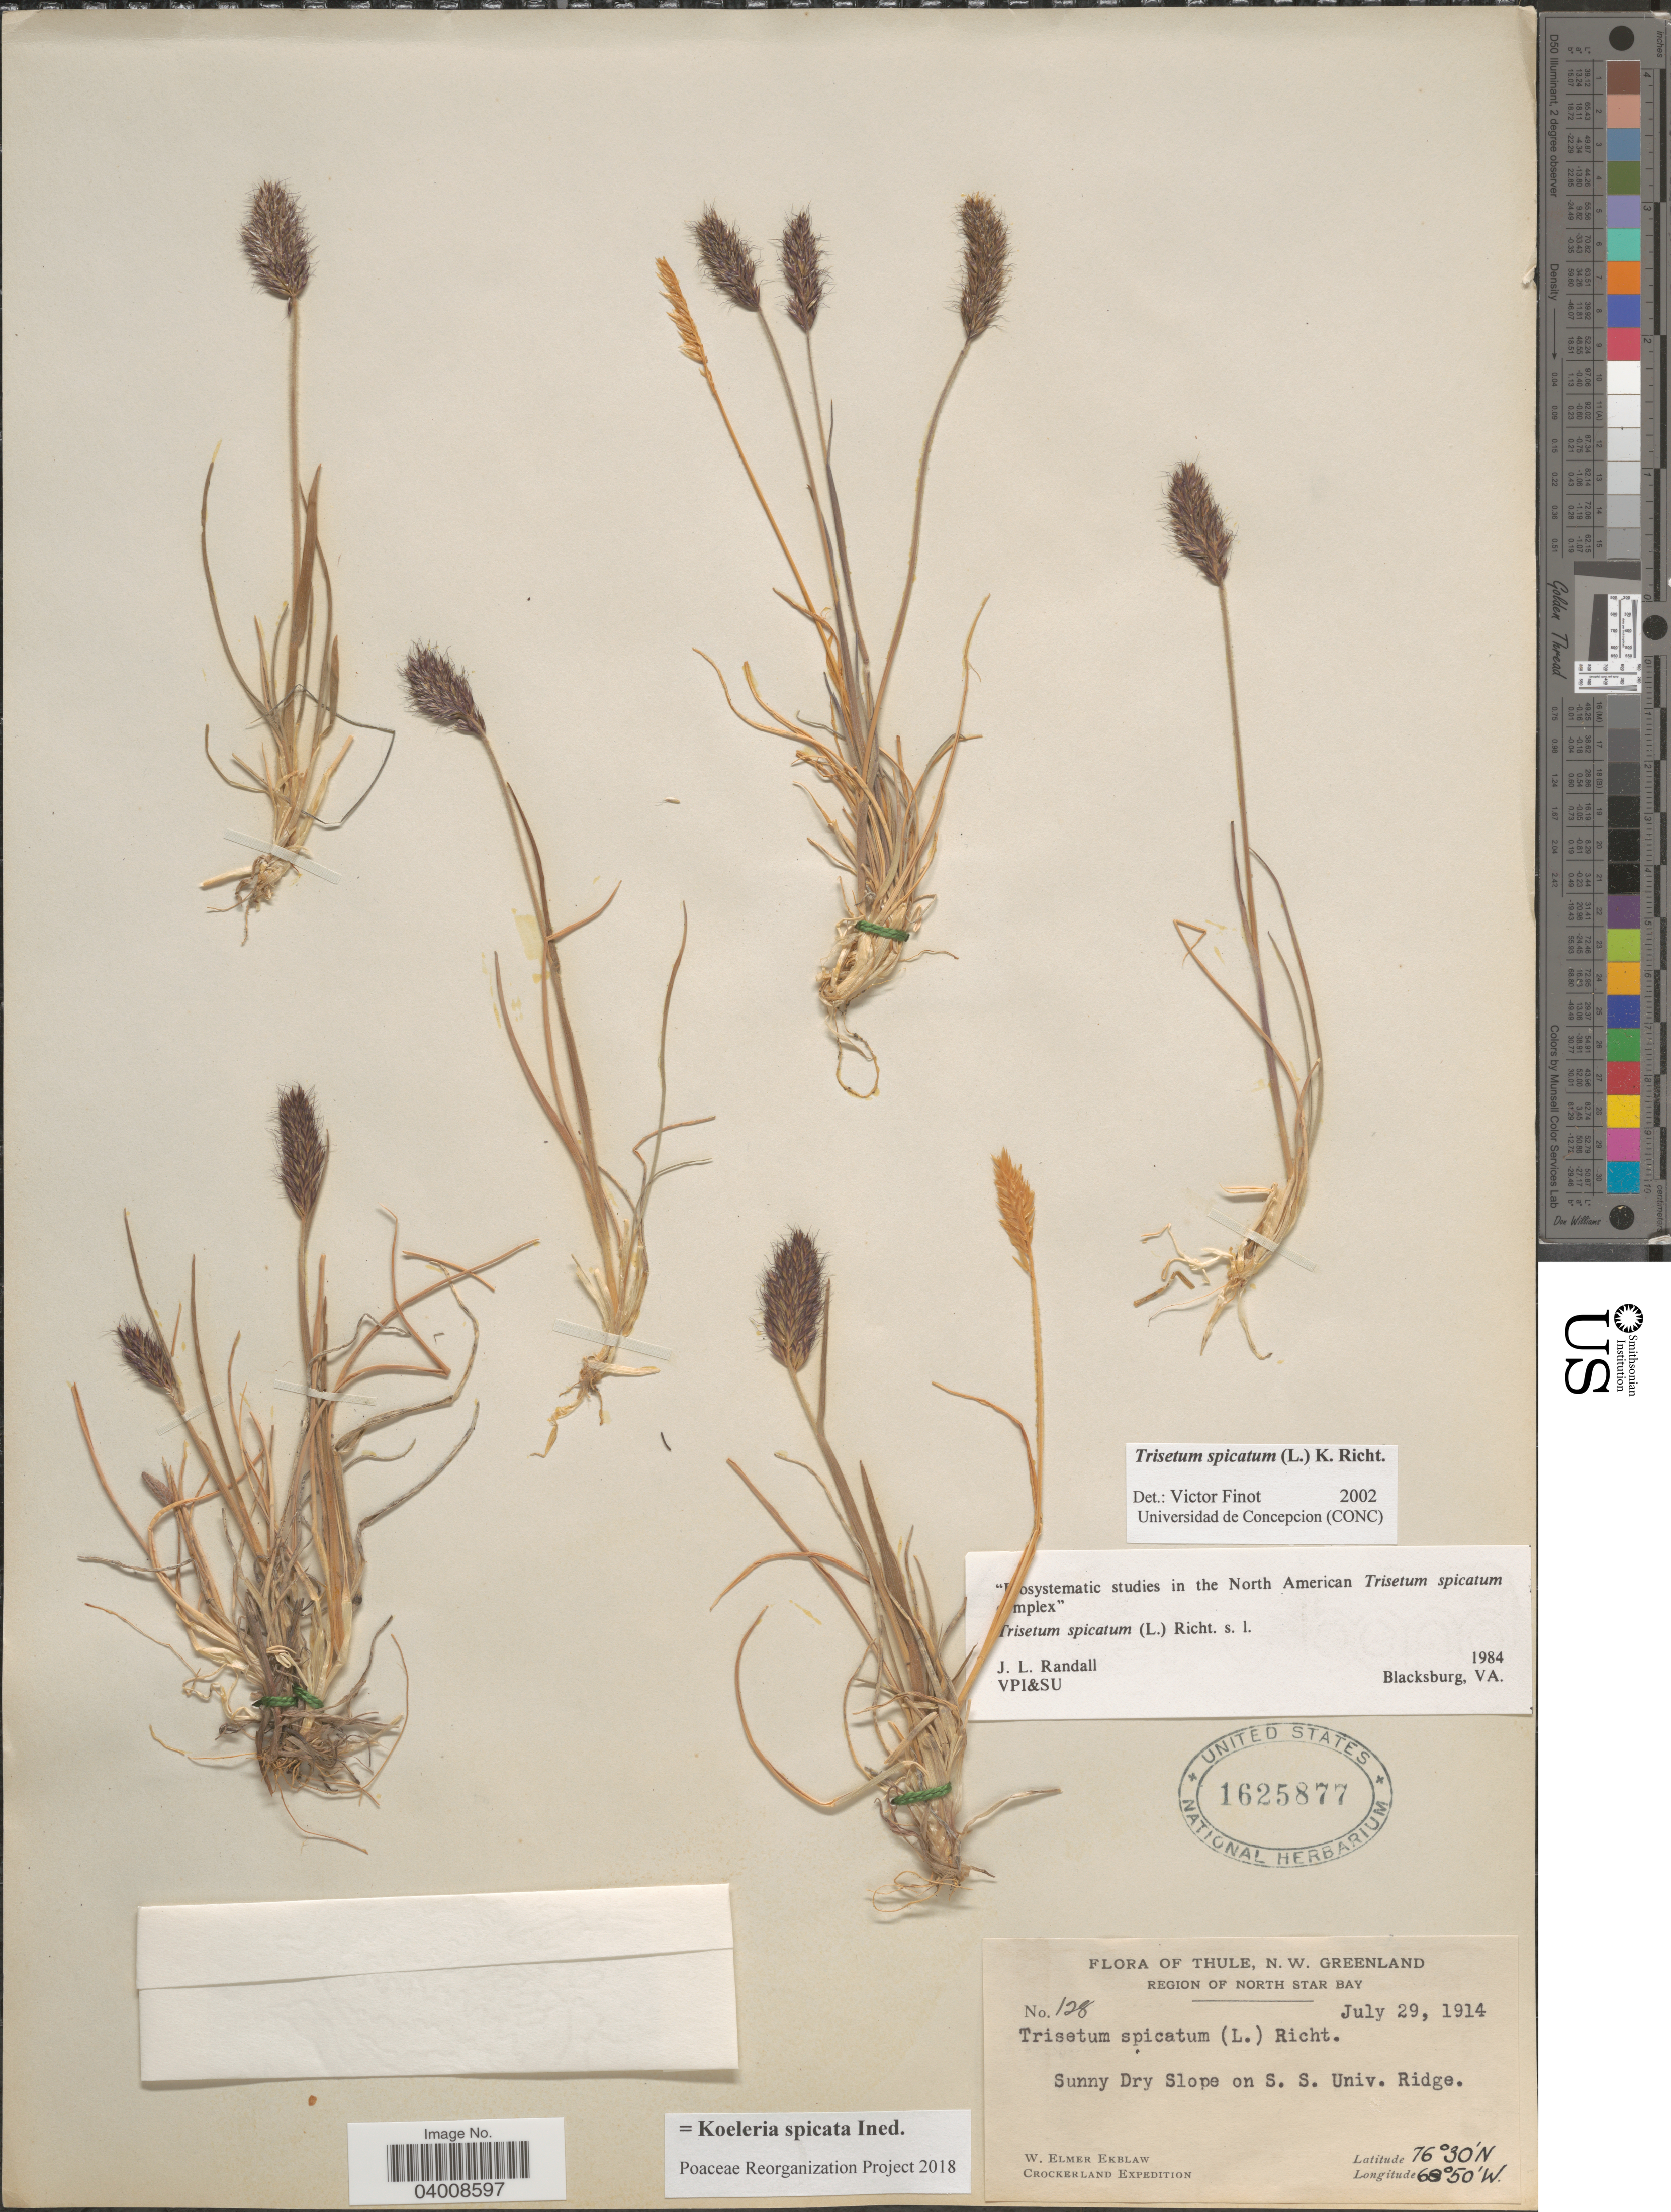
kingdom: Plantae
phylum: Tracheophyta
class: Liliopsida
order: Poales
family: Poaceae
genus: Koeleria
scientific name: Koeleria spicata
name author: (L.) Barberá et al.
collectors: W. Ekblaw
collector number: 128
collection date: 1914-07-29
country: Greenland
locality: Thule, N. W. Greenland. Region of North Star Bay. Sunny Dry Slope on S. S. Univ. Ridge.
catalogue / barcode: US 1625877